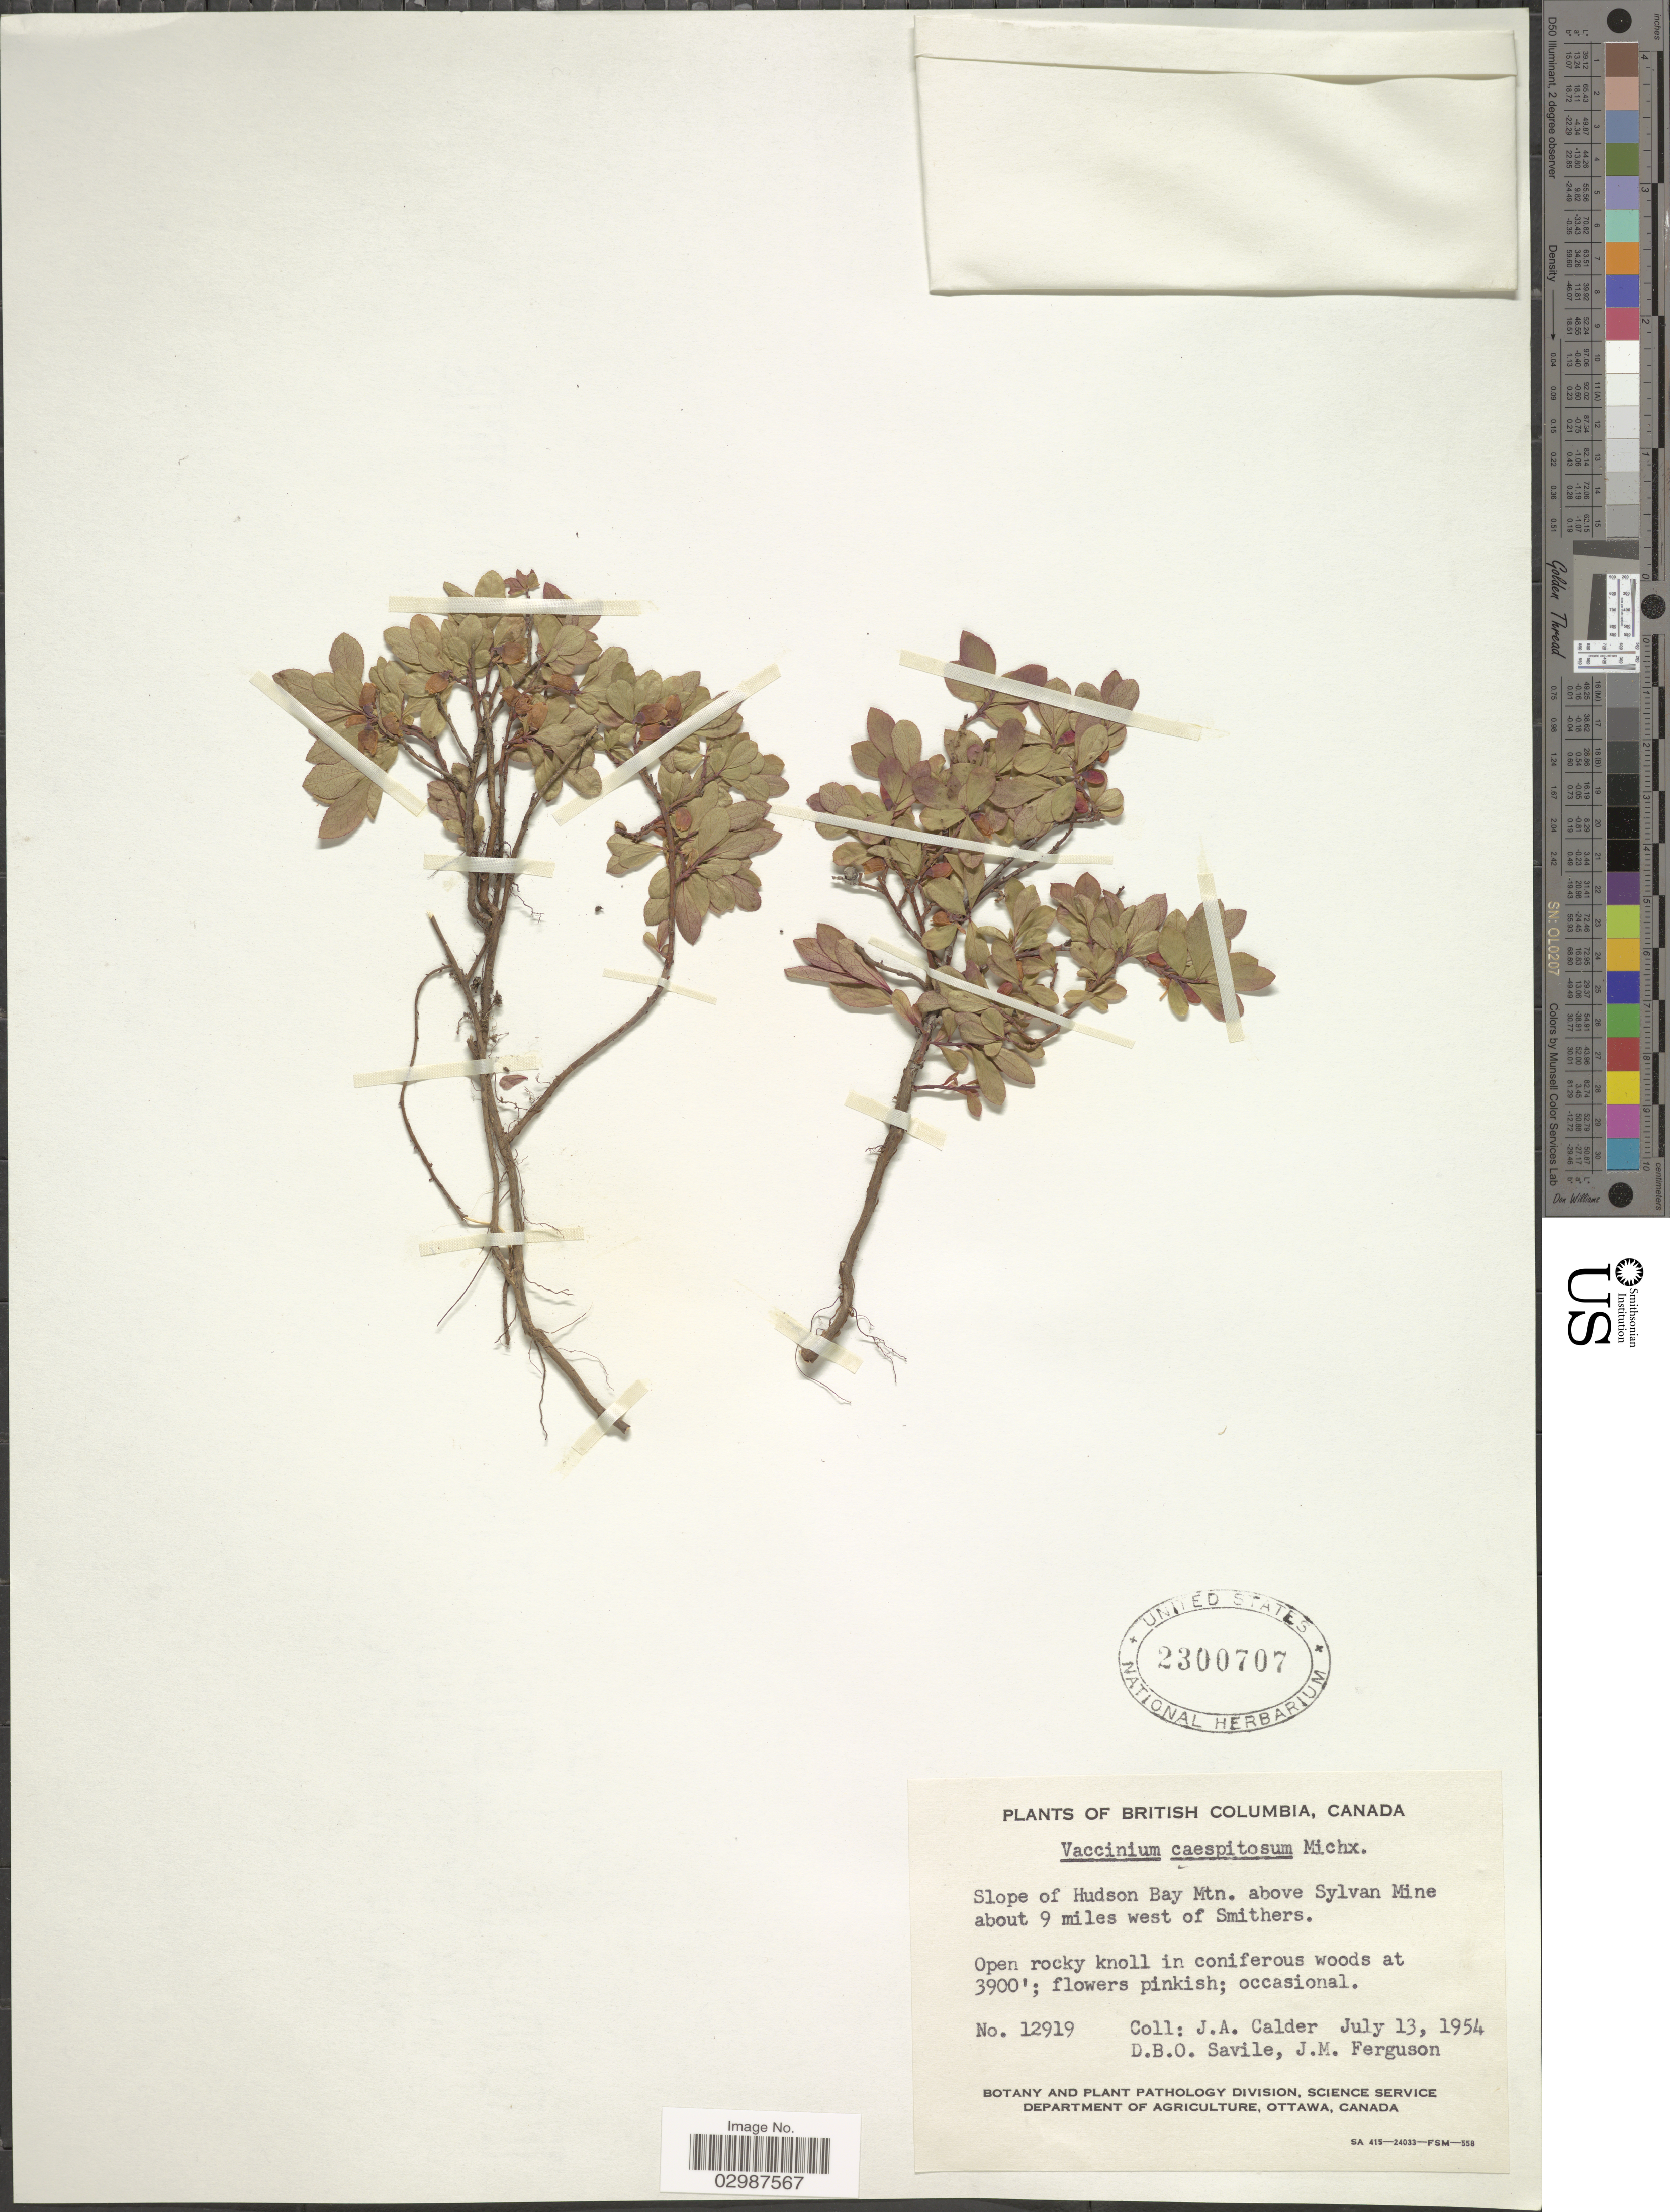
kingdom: Plantae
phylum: Tracheophyta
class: Magnoliopsida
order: Ericales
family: Ericaceae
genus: Vaccinium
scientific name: Vaccinium caespitosum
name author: Michx.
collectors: J. A. Calder, D. Savile & J. M. Ferguson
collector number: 12919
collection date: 1954-07-13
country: Canada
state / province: British Columbia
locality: Slope of Hudson Bay Mtn. above Sylvan Mine about 9 miles west of Smithers.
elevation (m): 1189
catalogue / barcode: US 2300707